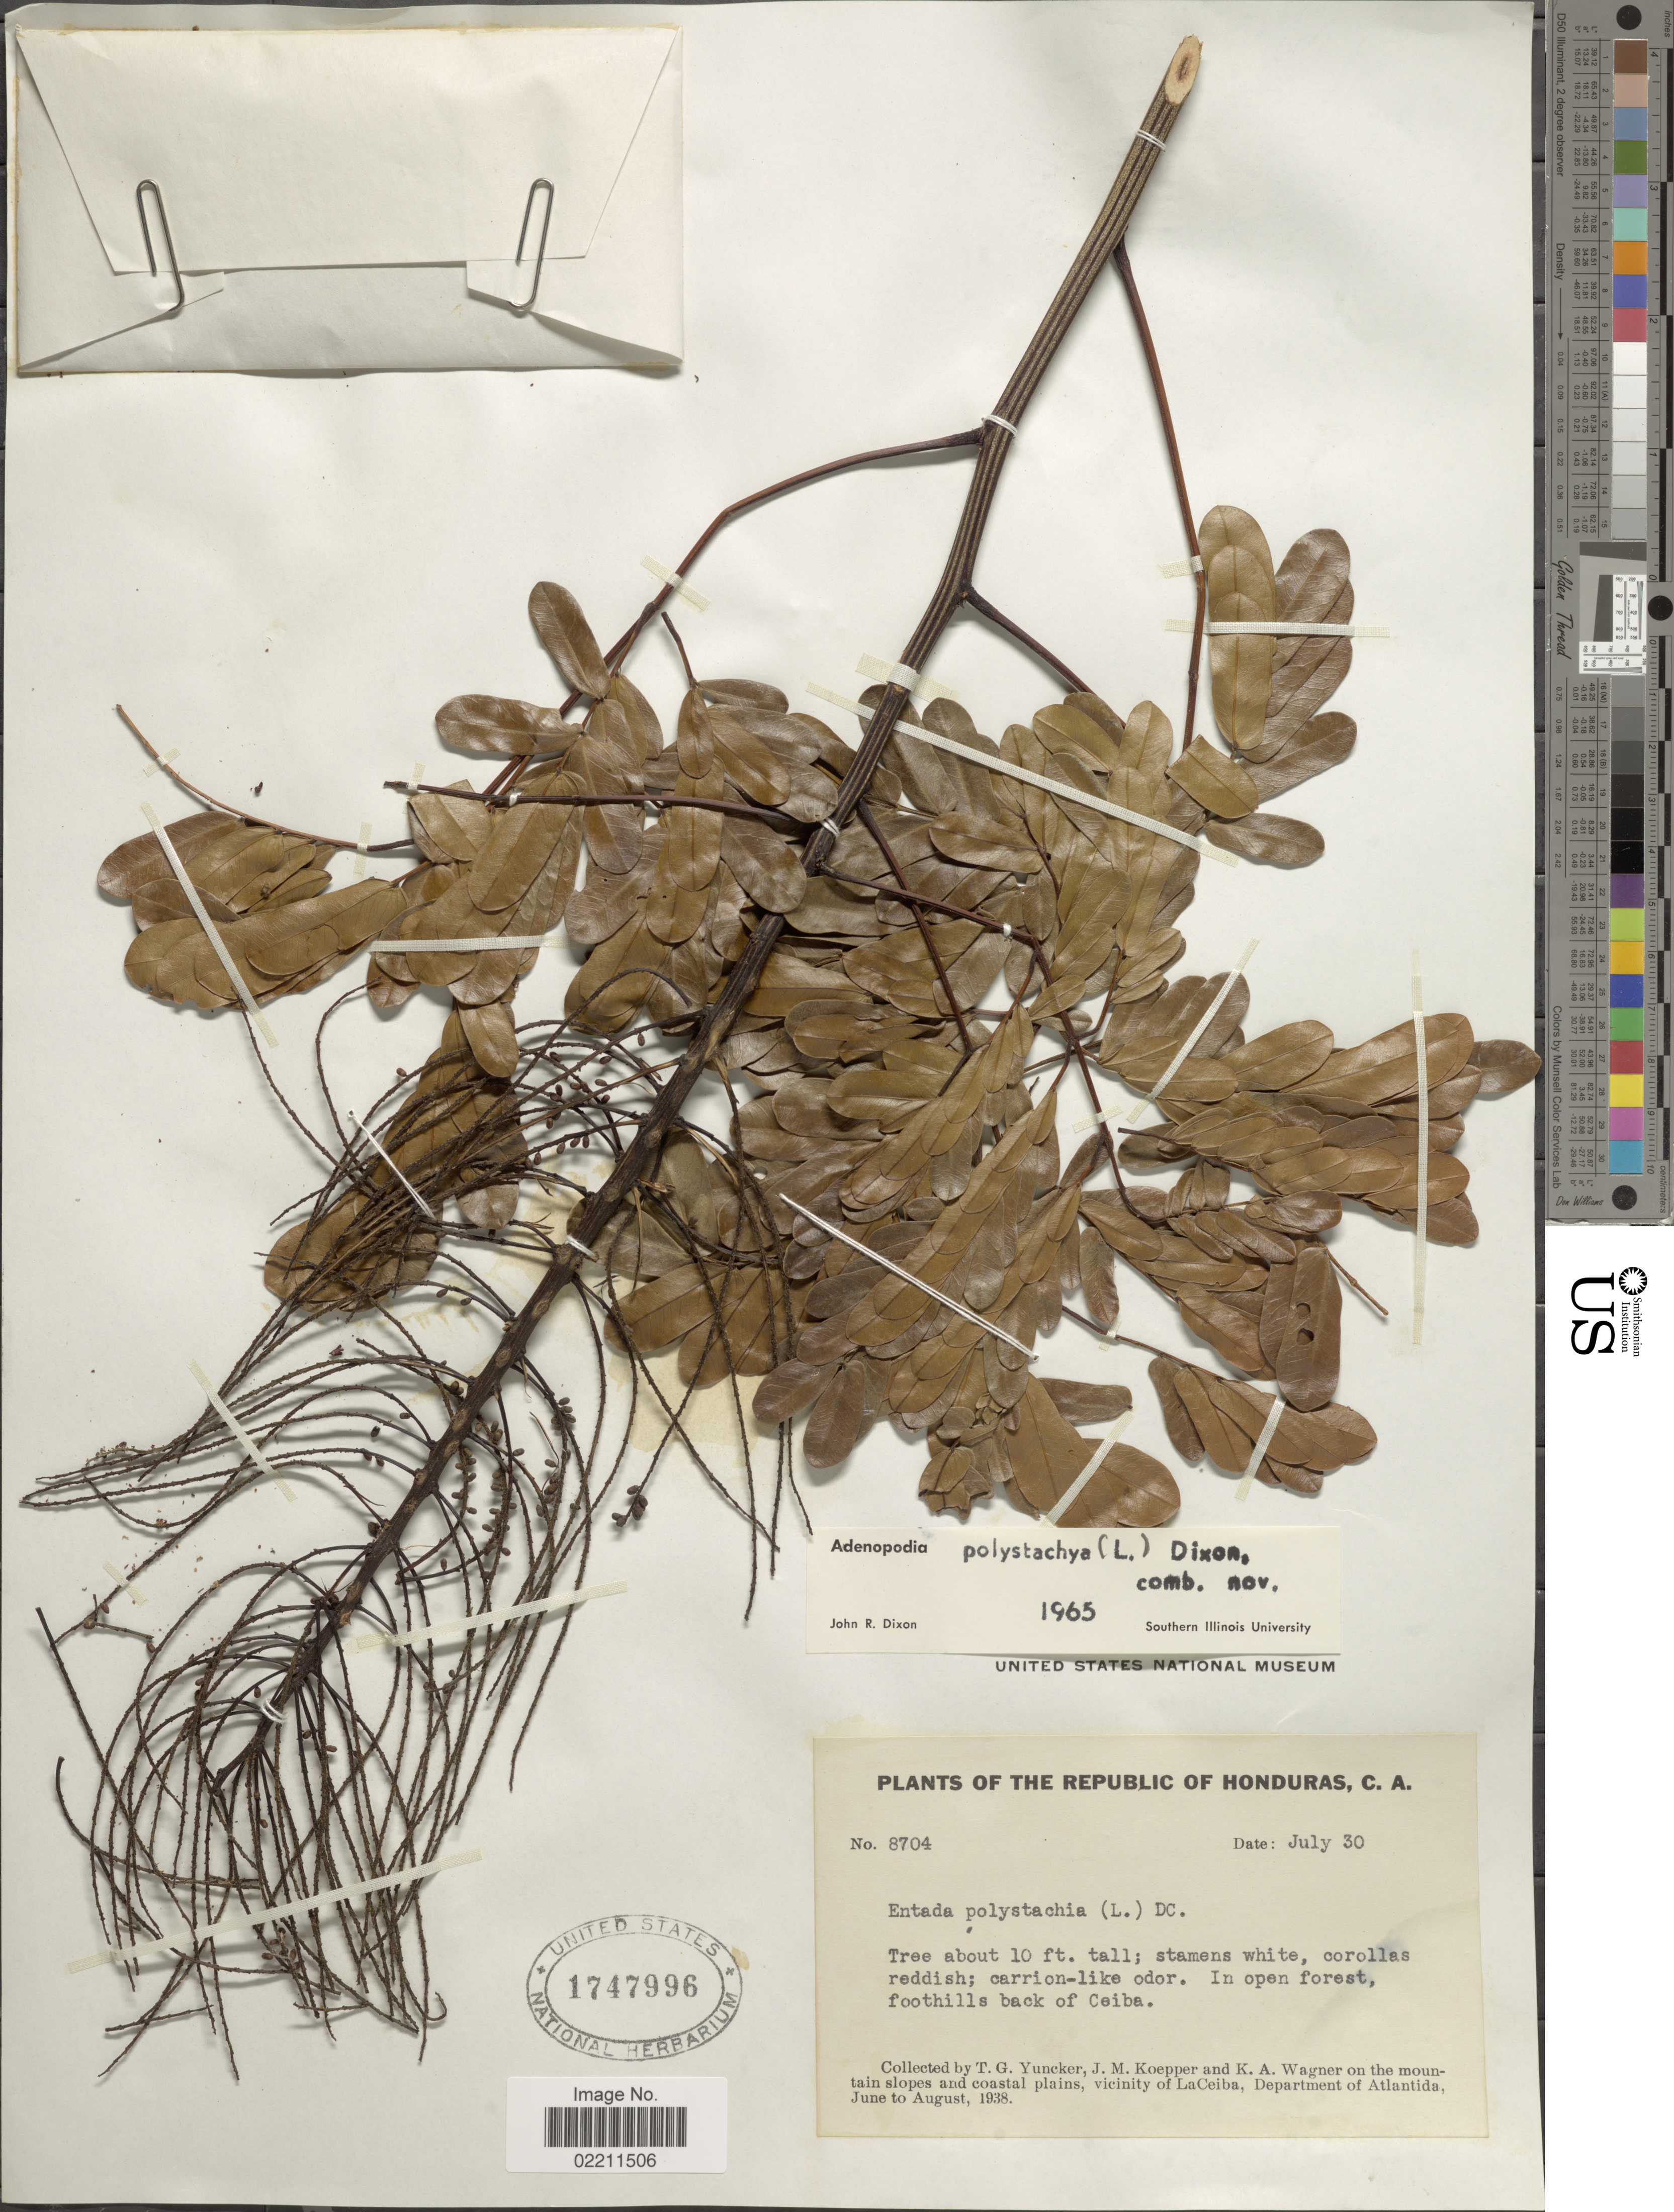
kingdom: Plantae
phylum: Tracheophyta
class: Magnoliopsida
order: Fabales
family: Fabaceae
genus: Entada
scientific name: Entada polystachya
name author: (L.) DC.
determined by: Strong, Mark T., (BOT), Smithsonian Institution - National Museum of Natural History (UNITED STATES)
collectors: T. G. Yuncker, J. M. Koepper & K. A. Wagner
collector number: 8704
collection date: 1938-07-30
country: Honduras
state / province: Atlántida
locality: The Republic of Honduras, C.A. On the mountain slopes and coastal plains, vicinity of LaCeiba, Department of Atlantida. In open forest, foothills back of Ceiba.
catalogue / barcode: US 1747996